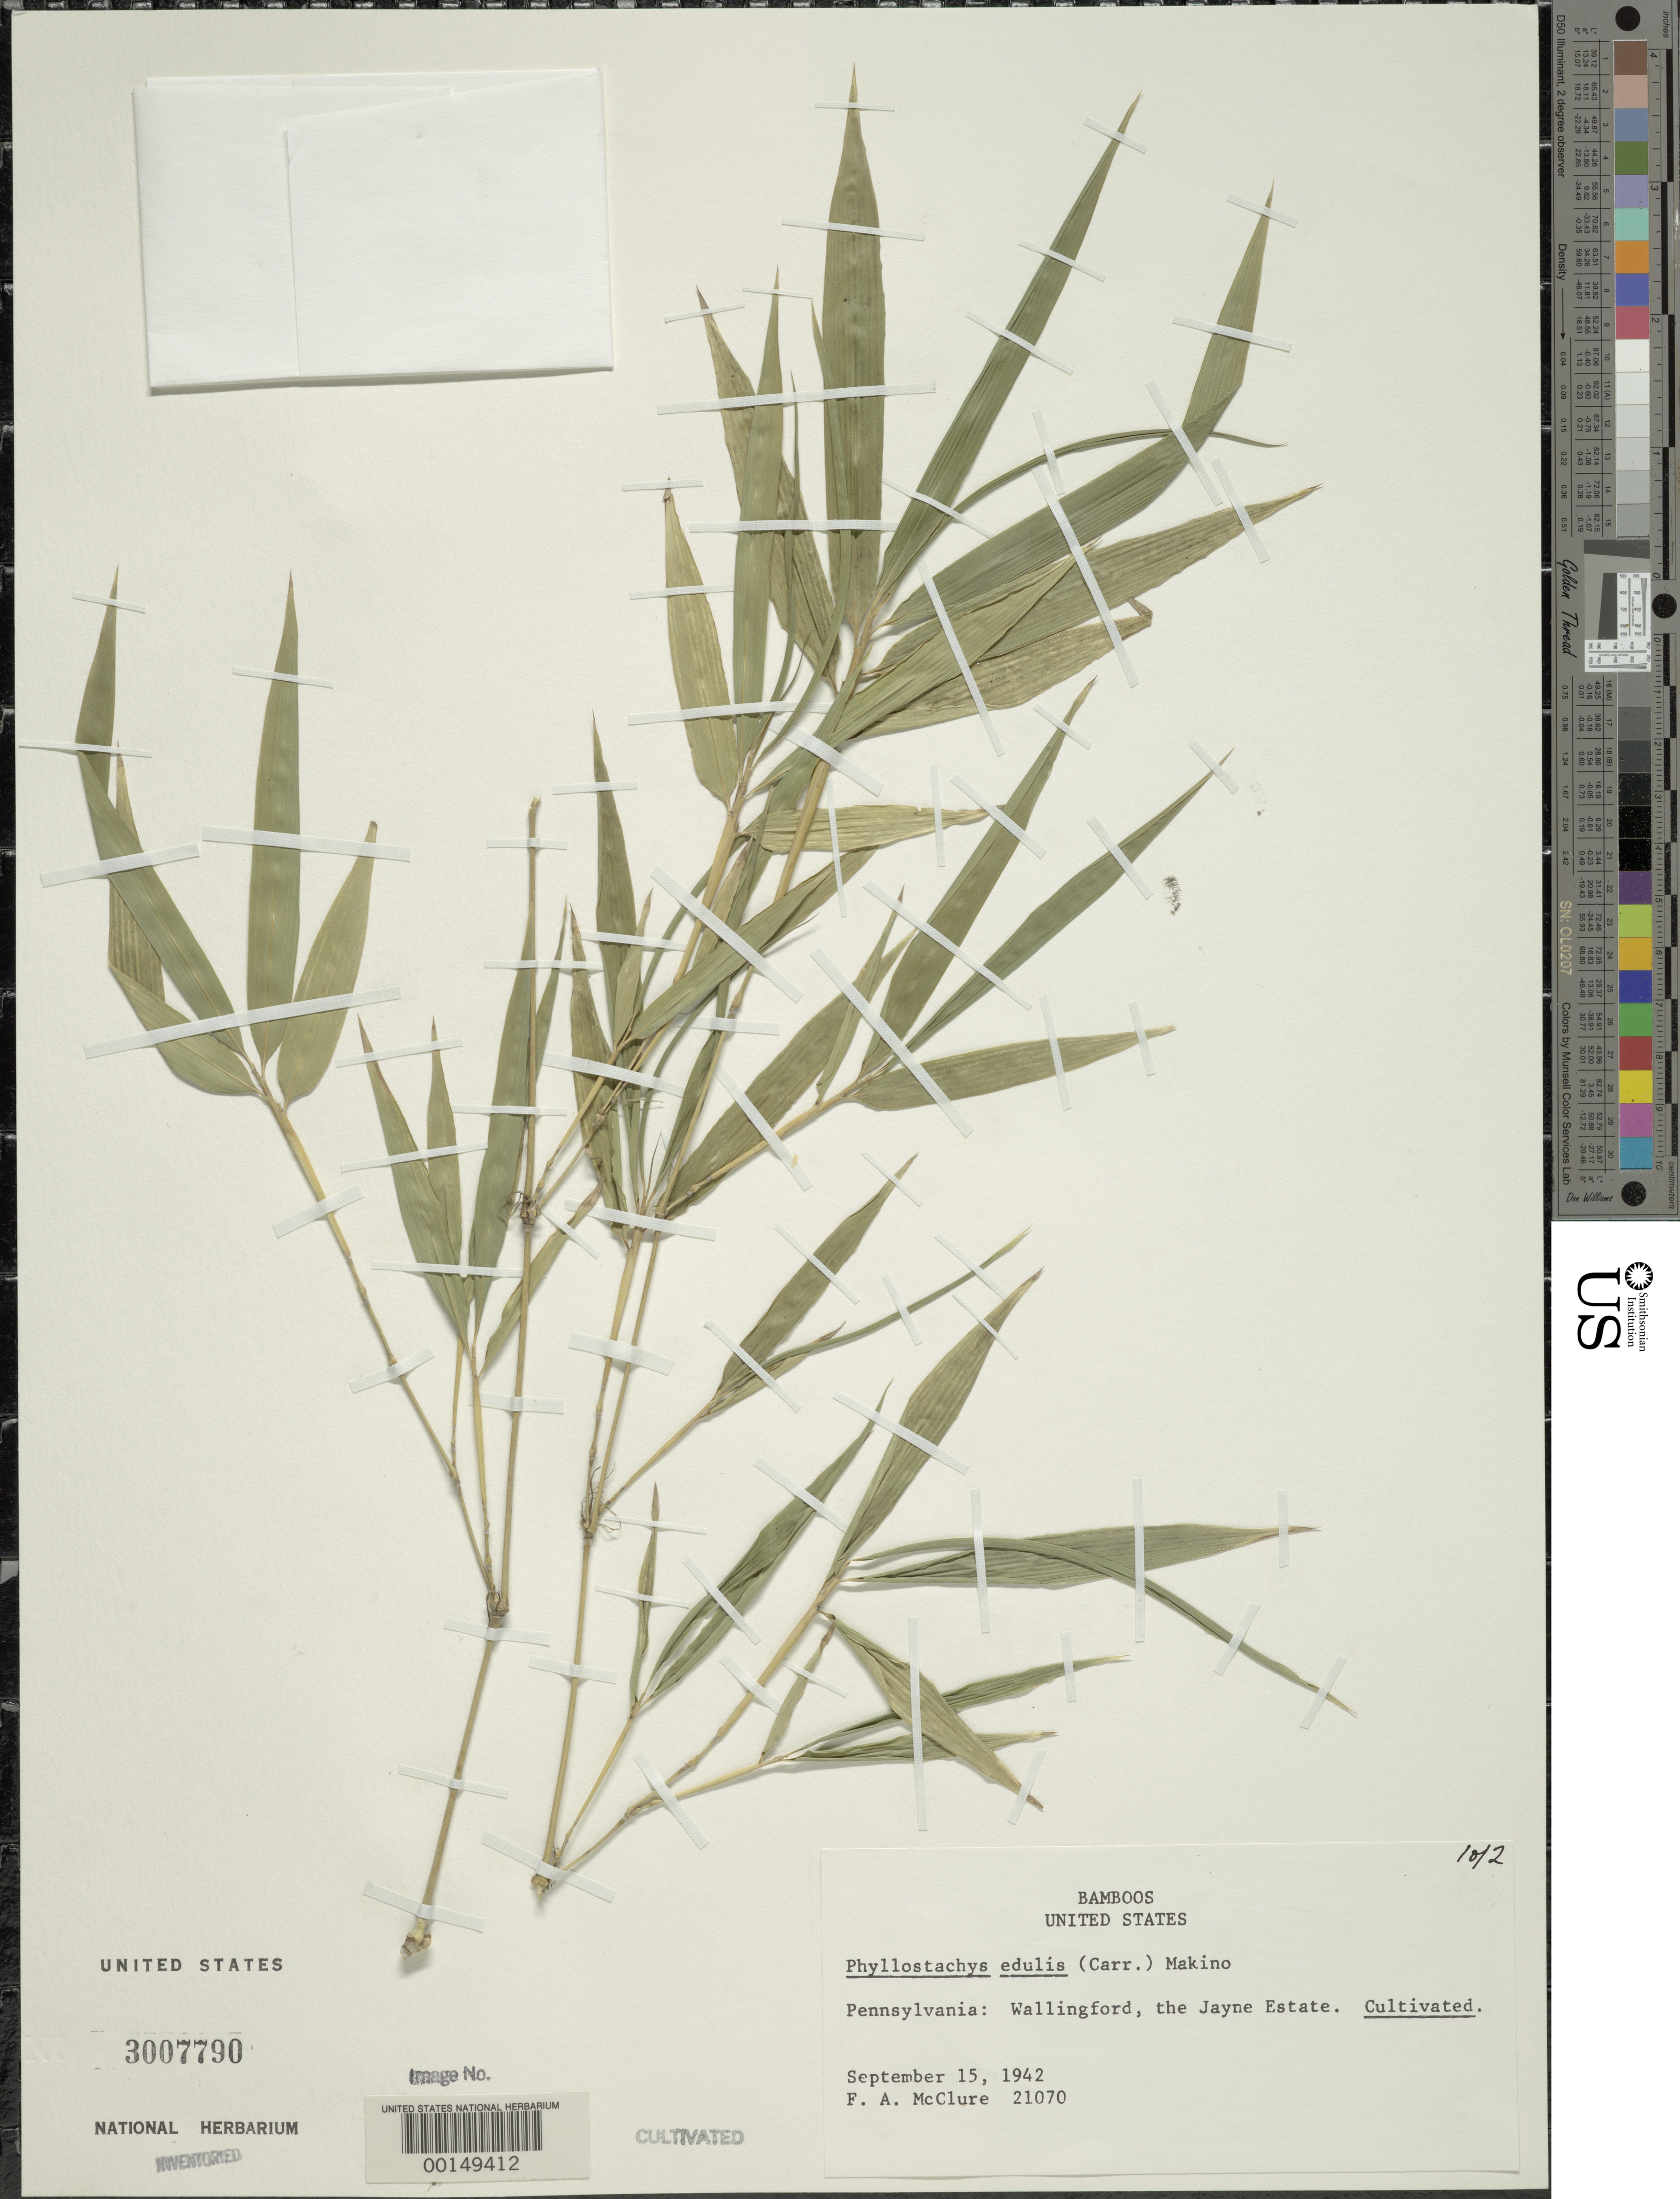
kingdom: Plantae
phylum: Tracheophyta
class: Liliopsida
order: Poales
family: Poaceae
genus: Phyllostachys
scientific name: Phyllostachys edulis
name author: (Carrière) J. Houz.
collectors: F. A. McClure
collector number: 21070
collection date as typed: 15 Sep 1942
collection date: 1942-09-15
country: United States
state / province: Pennsylvania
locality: Wallingford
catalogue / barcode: US 3007790